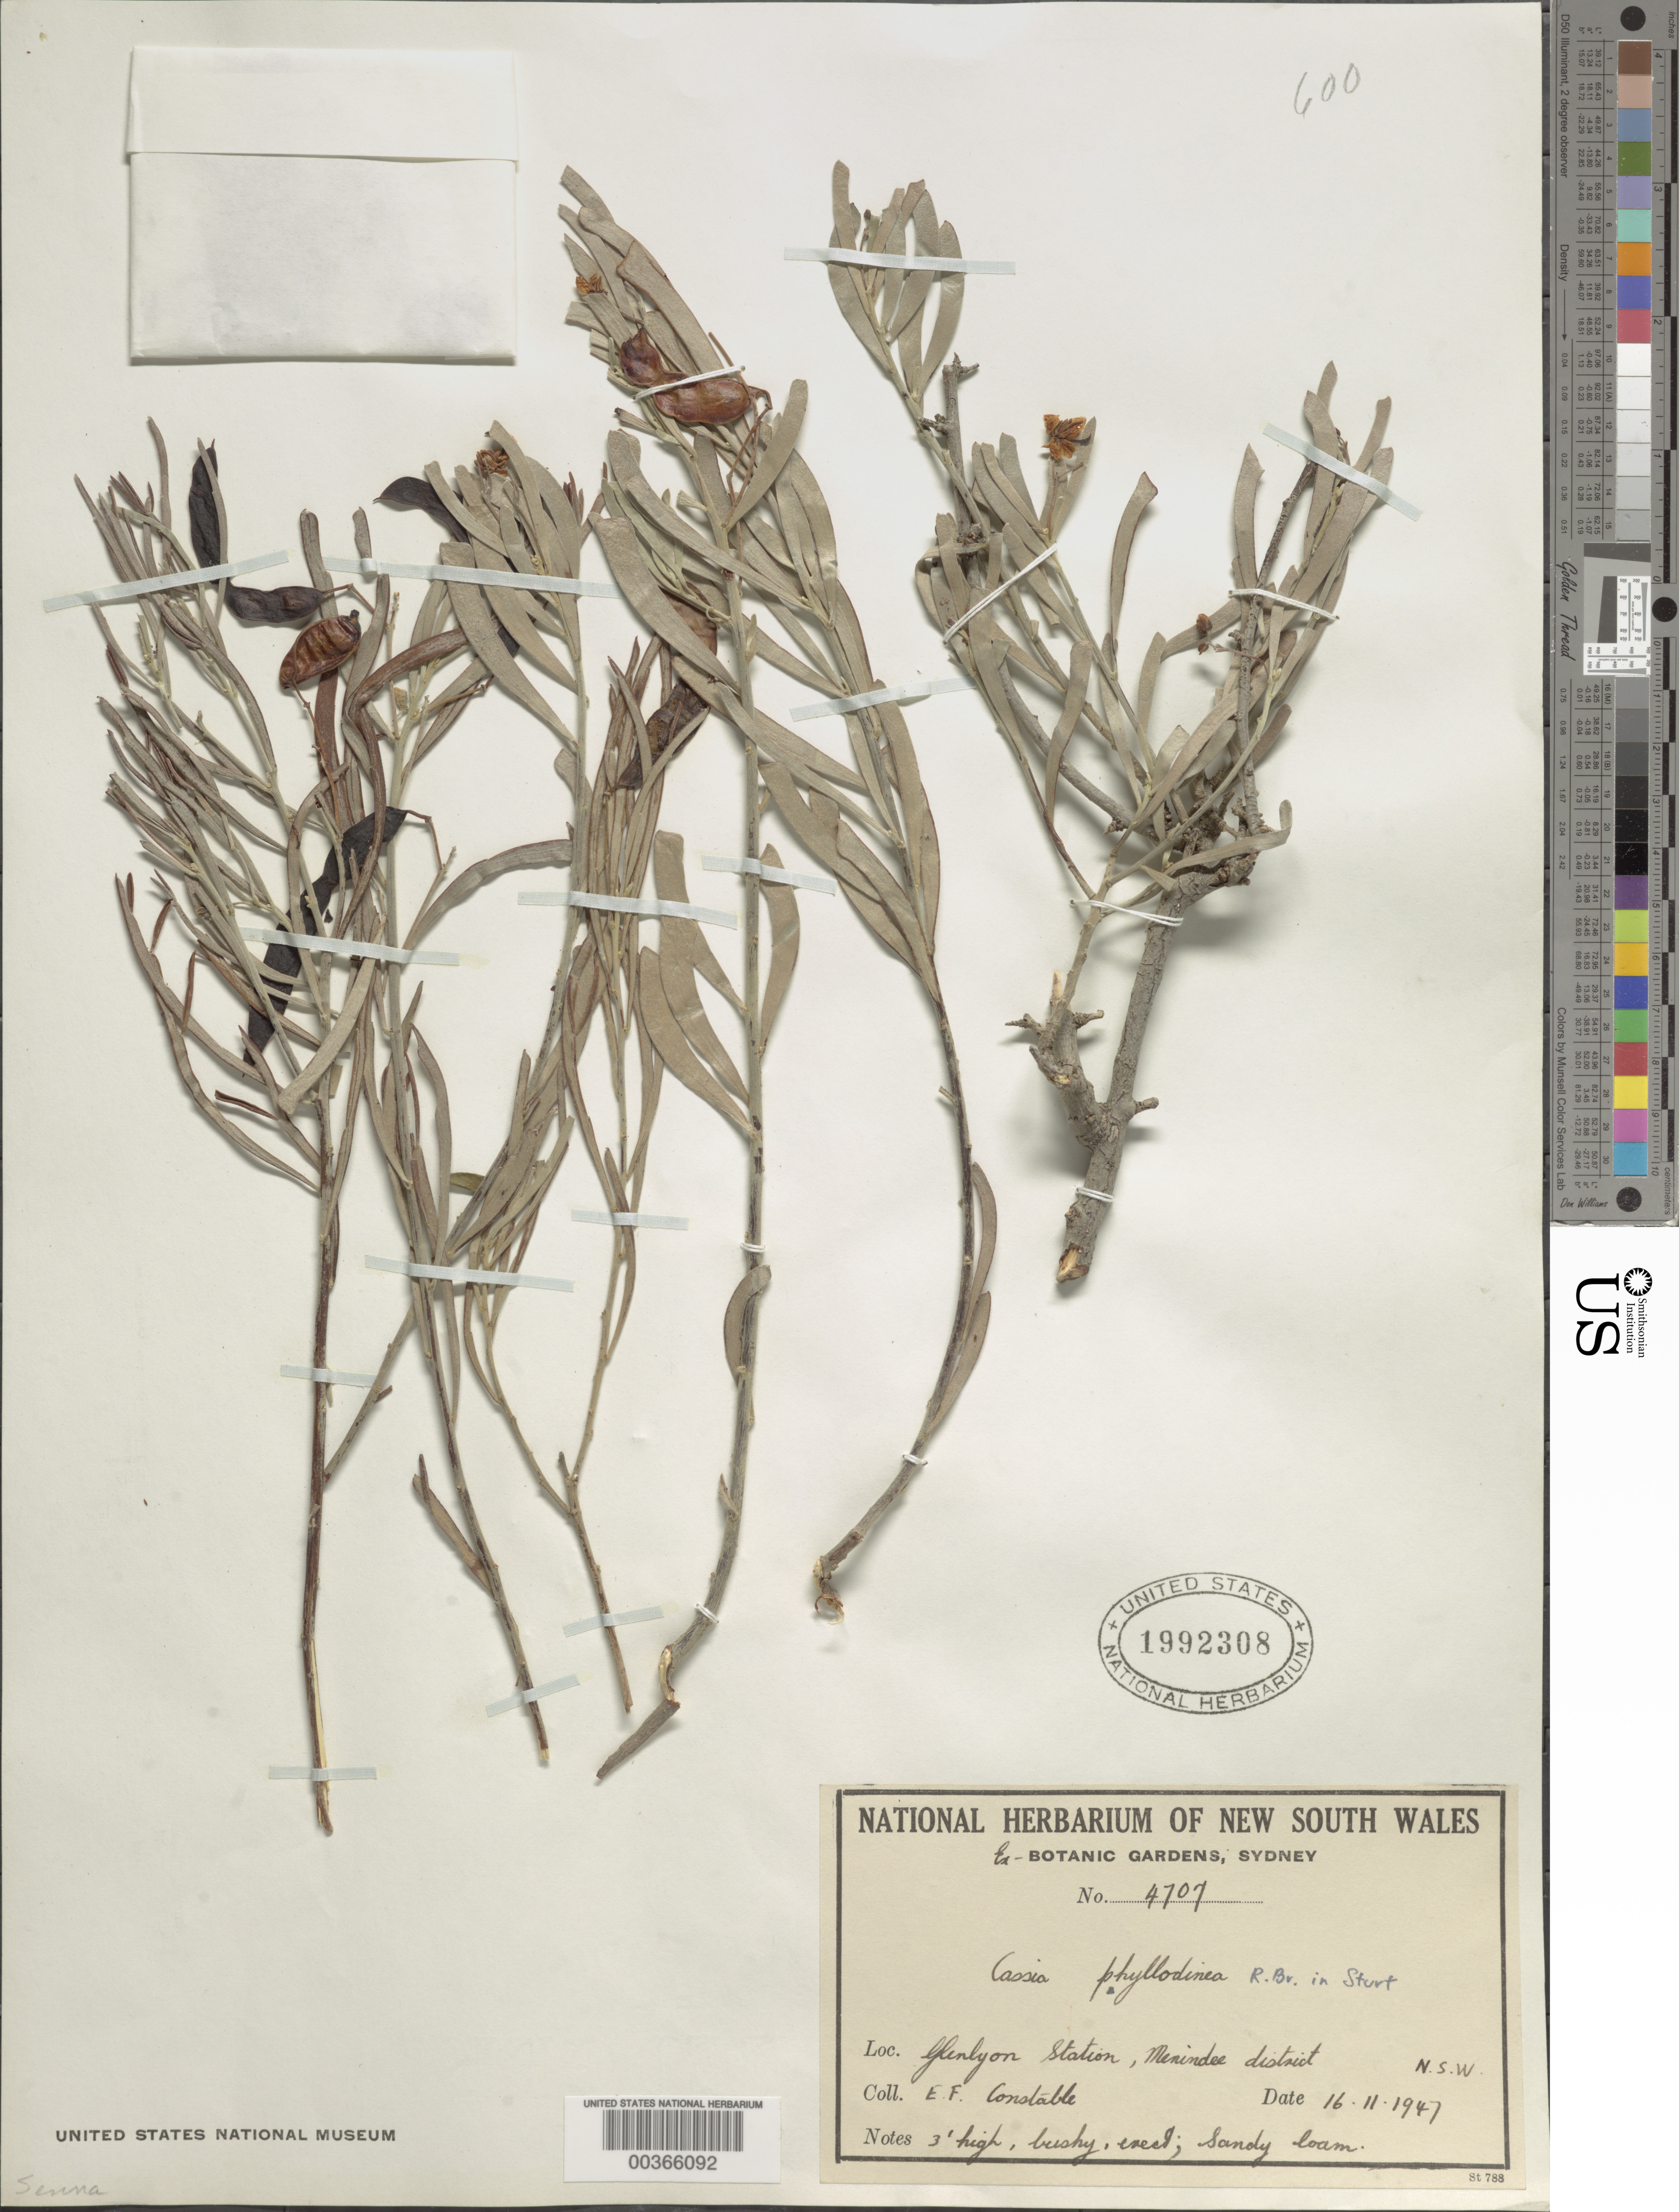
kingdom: Plantae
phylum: Tracheophyta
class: Magnoliopsida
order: Fabales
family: Fabaceae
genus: Senna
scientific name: Senna artemisioides subsp. petiolaris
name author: Randell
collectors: E. F. Constable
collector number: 4707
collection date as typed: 16 Nov 1947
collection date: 1947-11-16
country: Australia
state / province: New South Wales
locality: Menindee dist. (?), glenlyon station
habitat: Sandy loam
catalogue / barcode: US 1992308